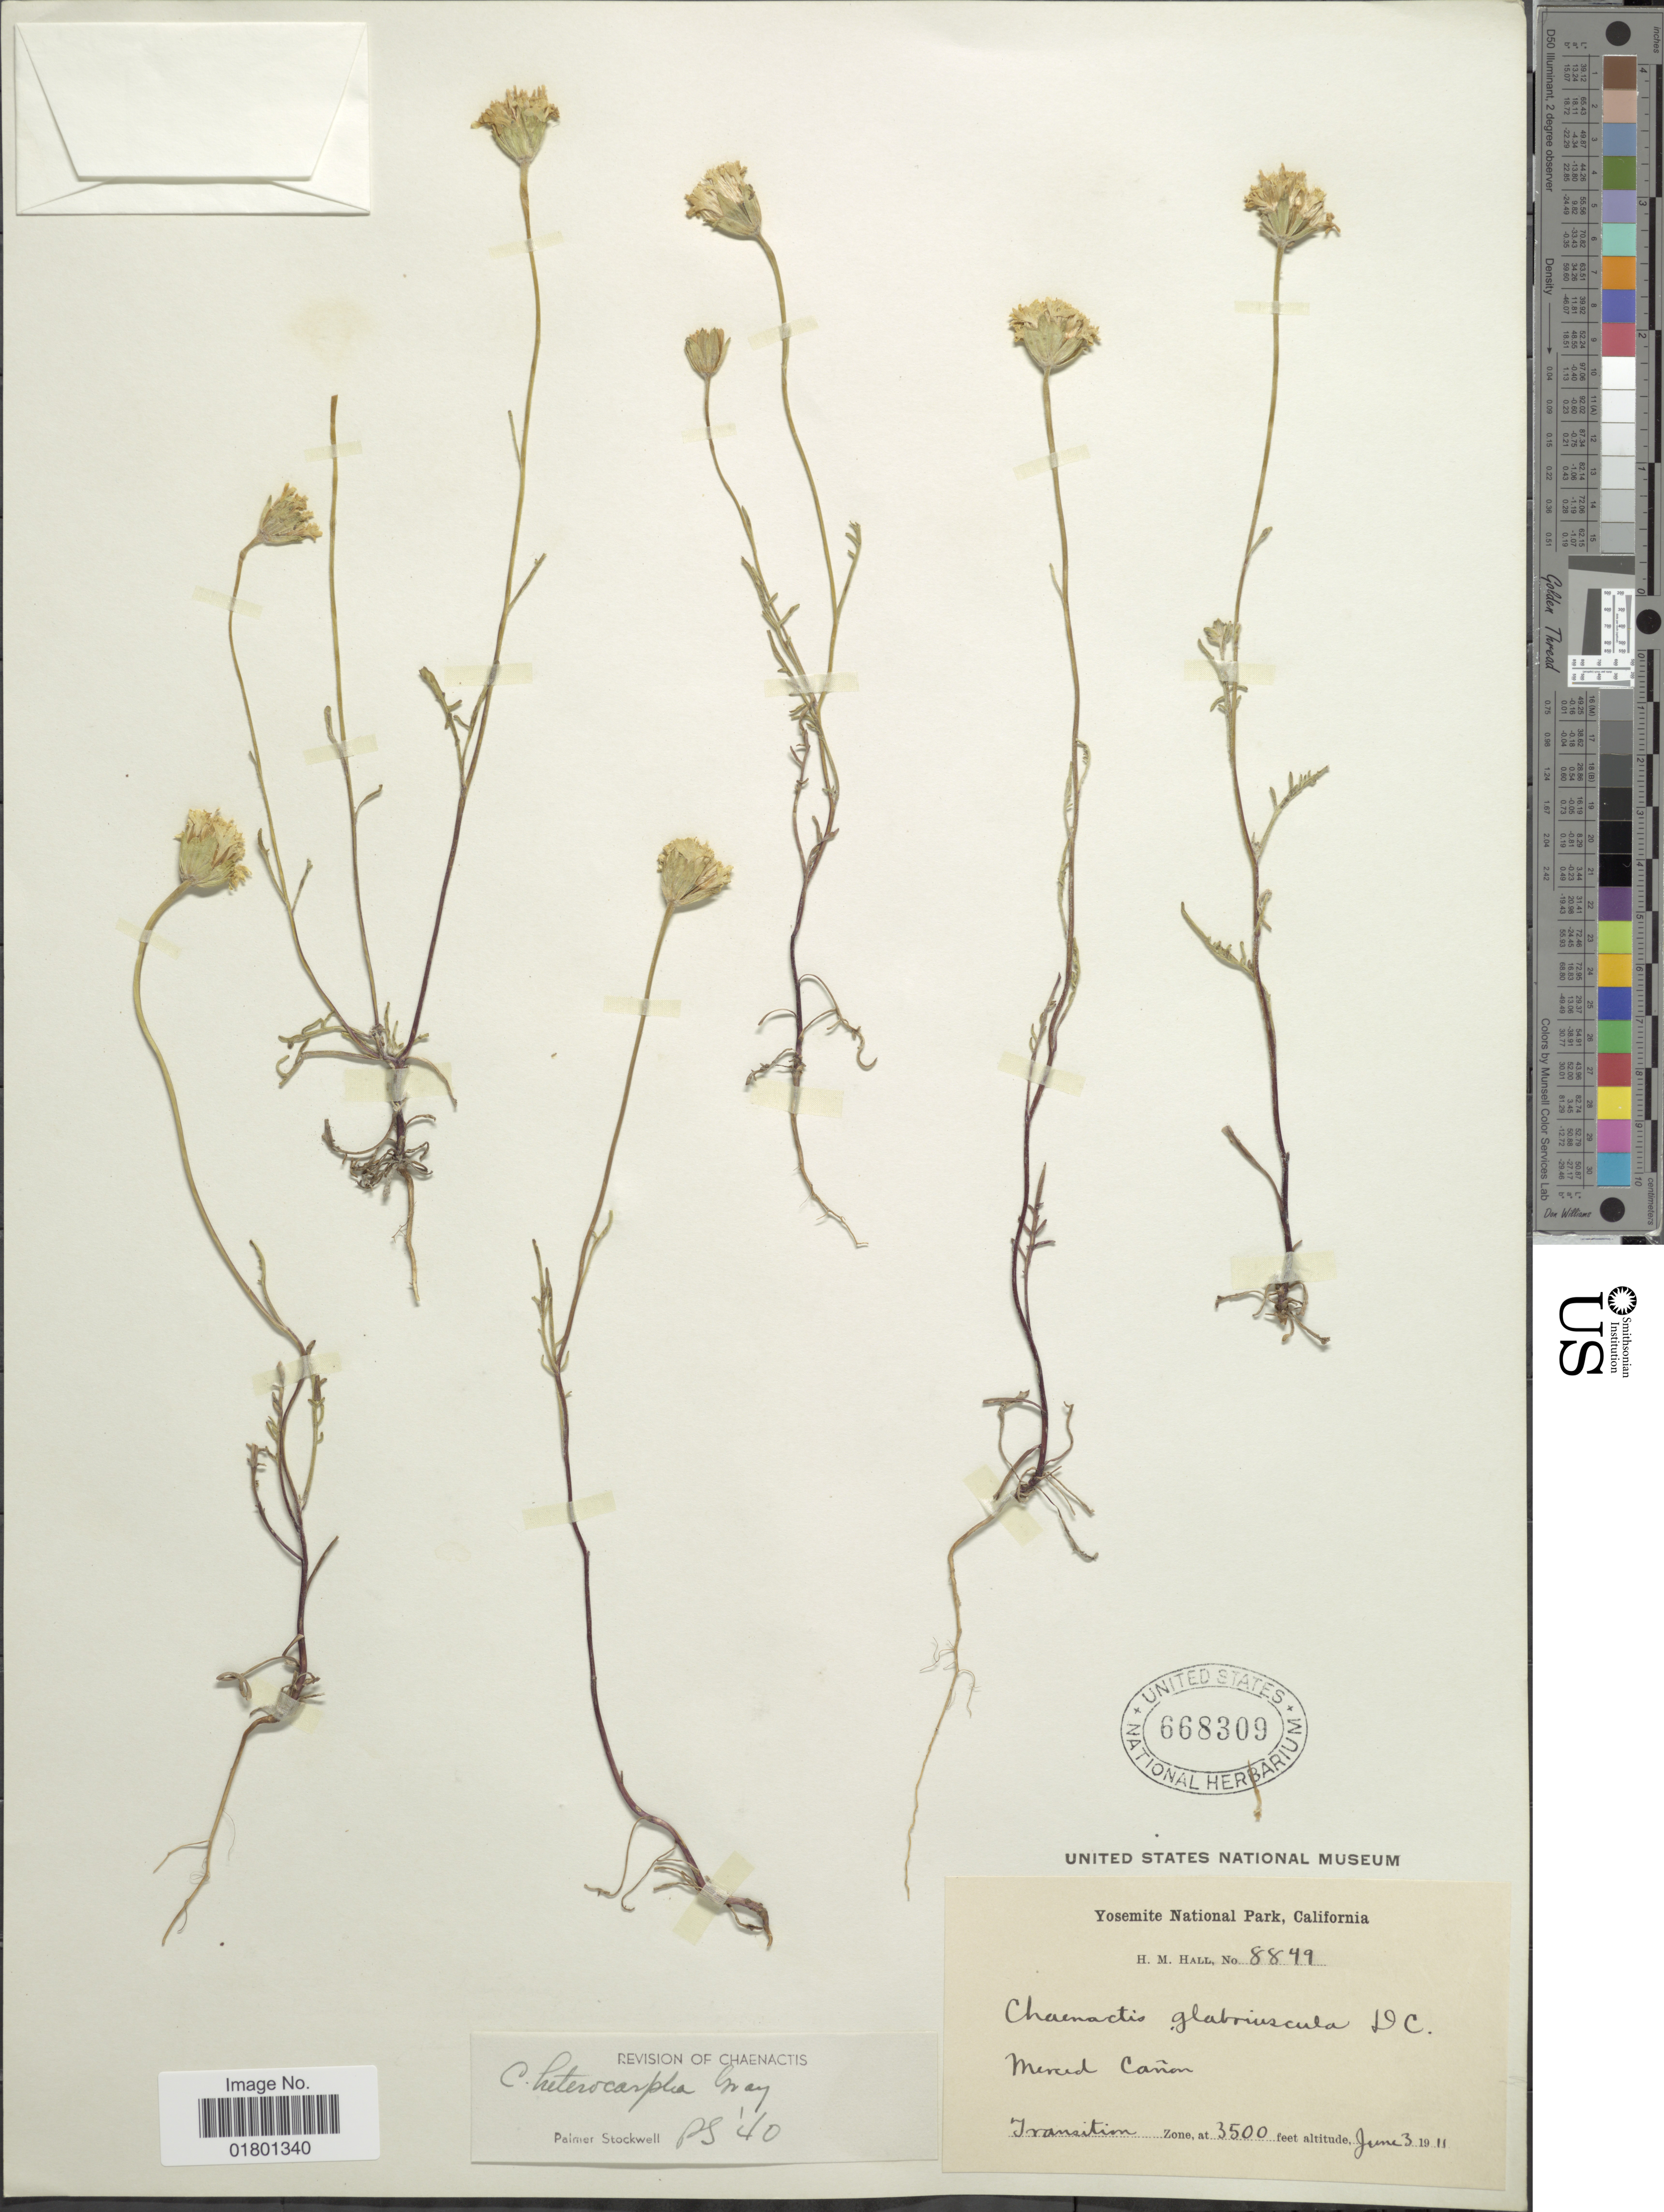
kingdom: Plantae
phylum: Tracheophyta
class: Magnoliopsida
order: Asterales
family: Asteraceae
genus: Chaenactis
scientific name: Chaenactis heterocarpha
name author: Torr. & A. Gray ex A. Gray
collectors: H. M. Hall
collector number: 8849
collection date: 1911-06-03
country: United States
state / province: California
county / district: Mariposa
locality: Yosemite National Park, Merced Cañon, Transition Zone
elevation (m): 1067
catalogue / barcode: US 668309